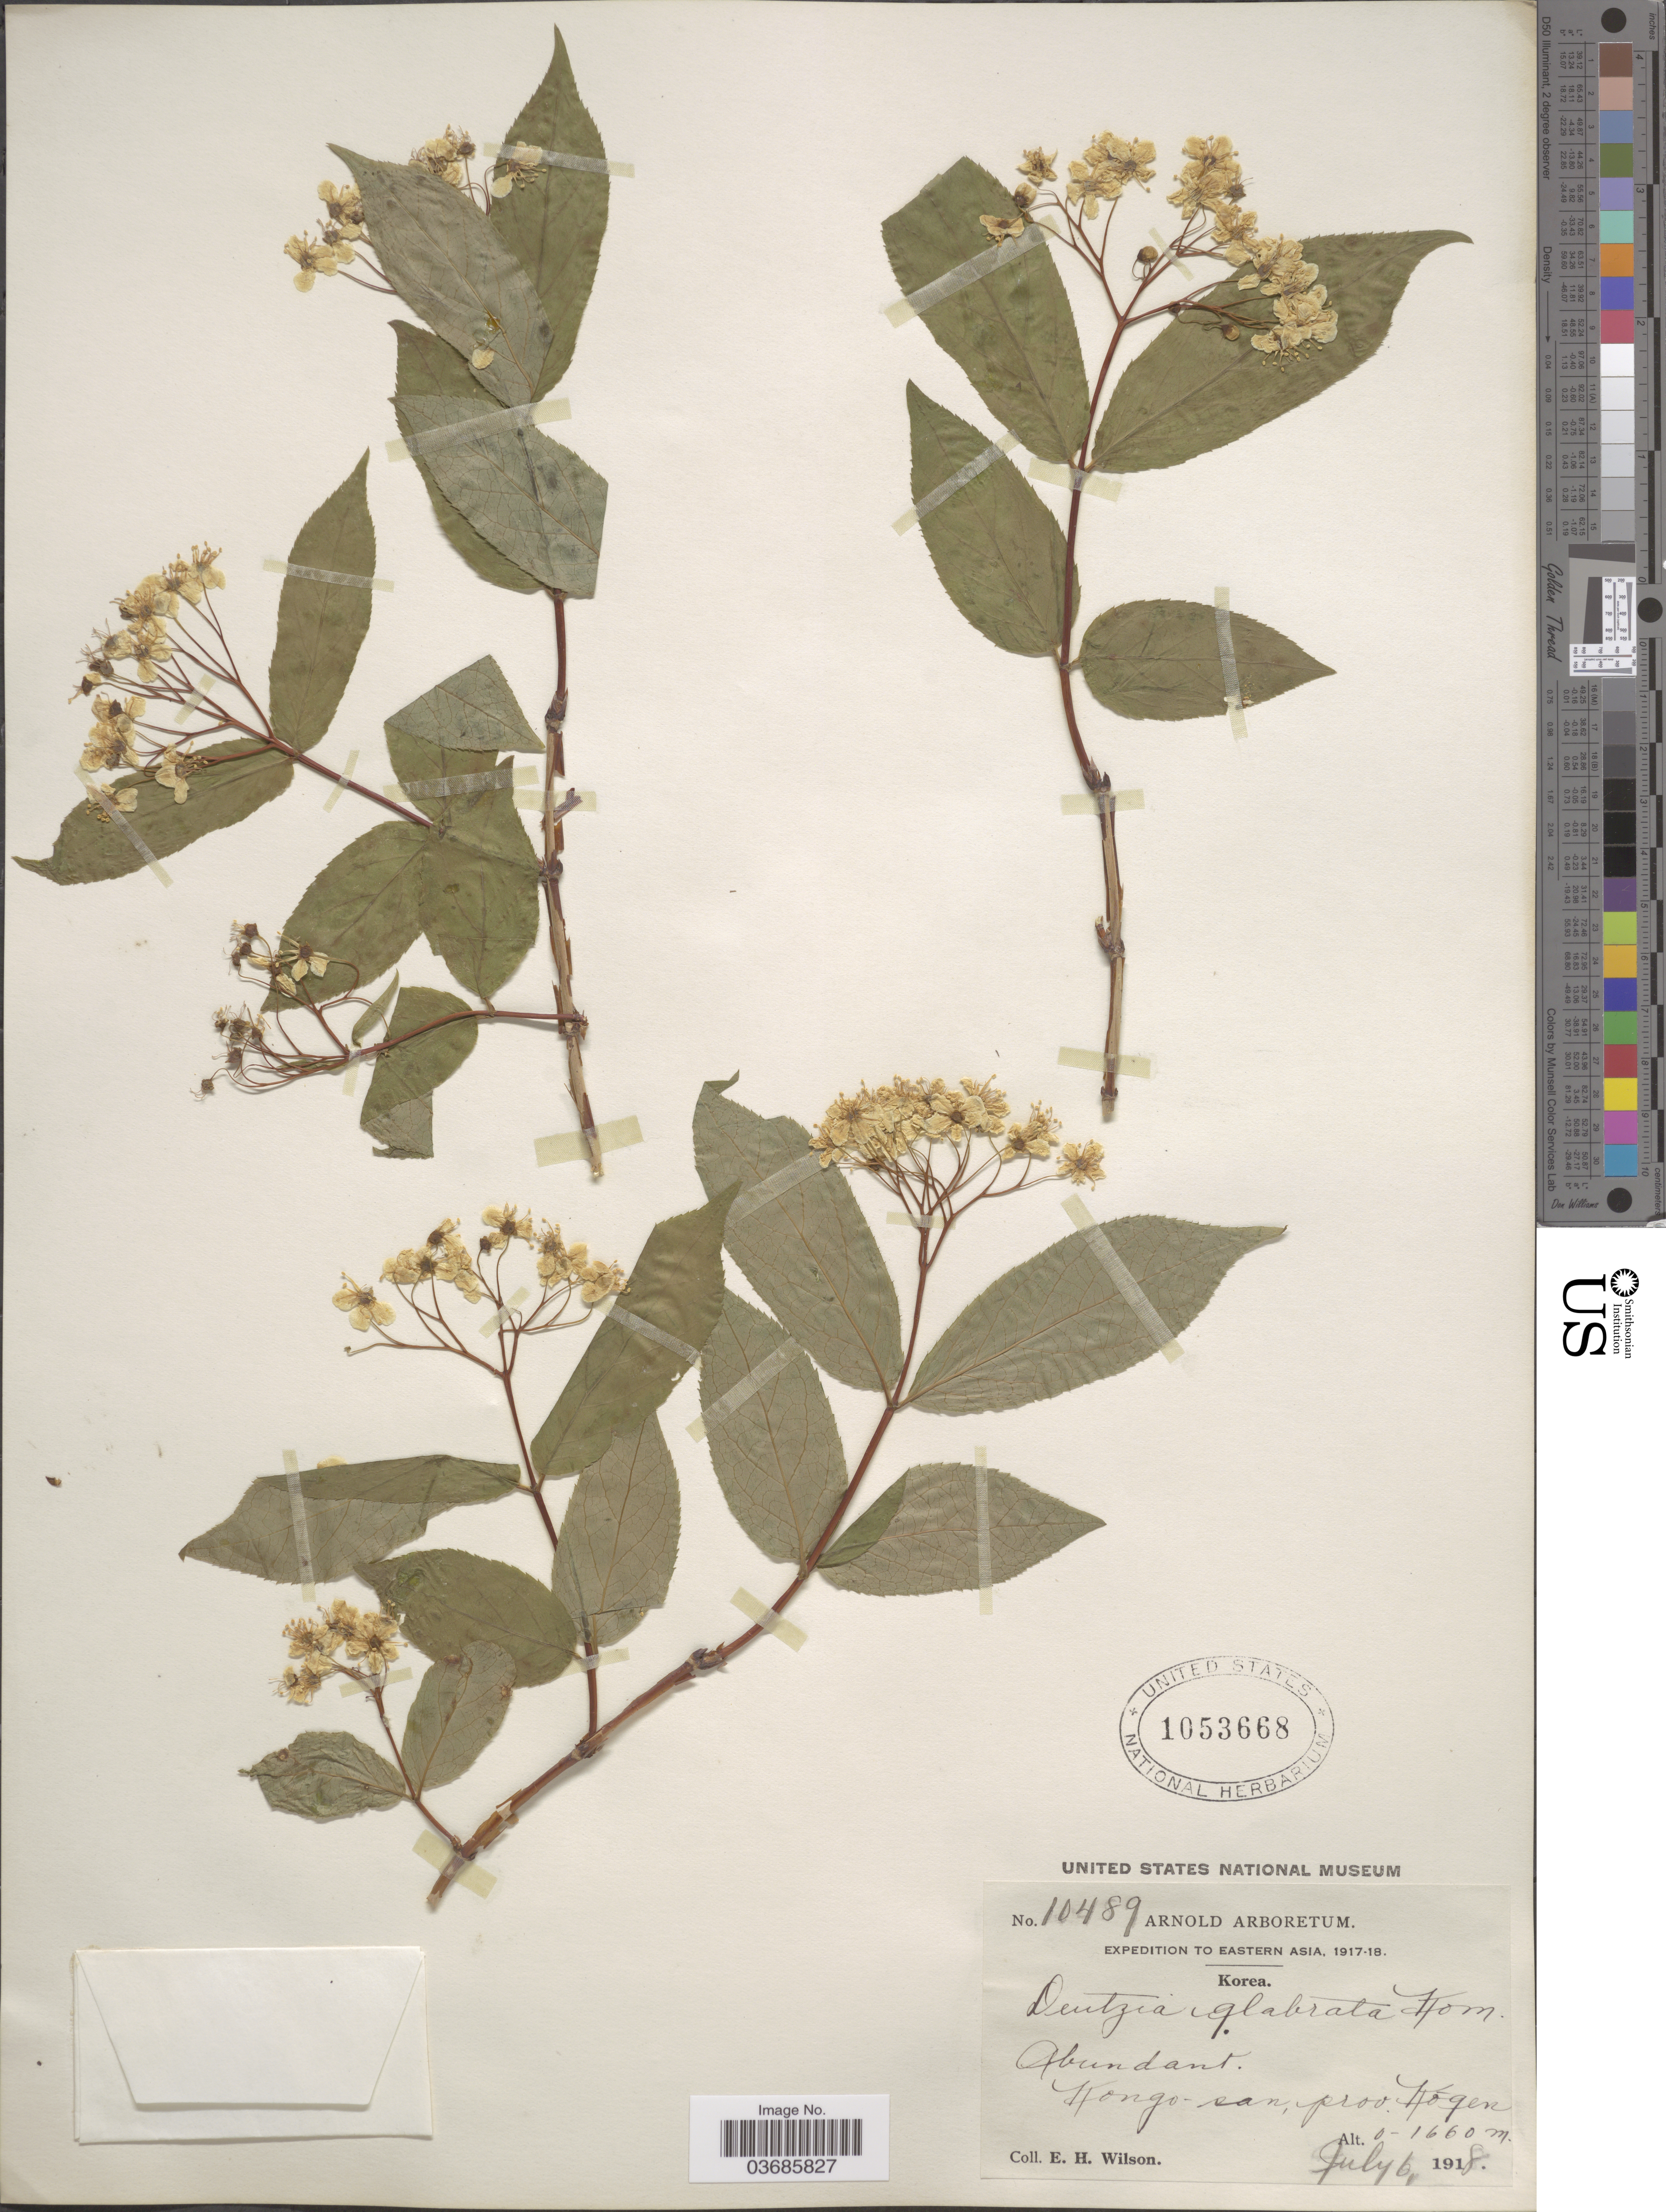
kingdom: Plantae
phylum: Tracheophyta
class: Magnoliopsida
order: Cornales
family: Hydrangeaceae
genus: Deutzia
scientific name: Deutzia glabrata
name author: Kom.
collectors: E. Wilson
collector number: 10489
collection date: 1918-07-06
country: North Korea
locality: Expedition to Eastern Asia, 1917-18. Abundant. Kongo-san, prov. Kogen.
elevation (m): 0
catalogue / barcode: US 1053668